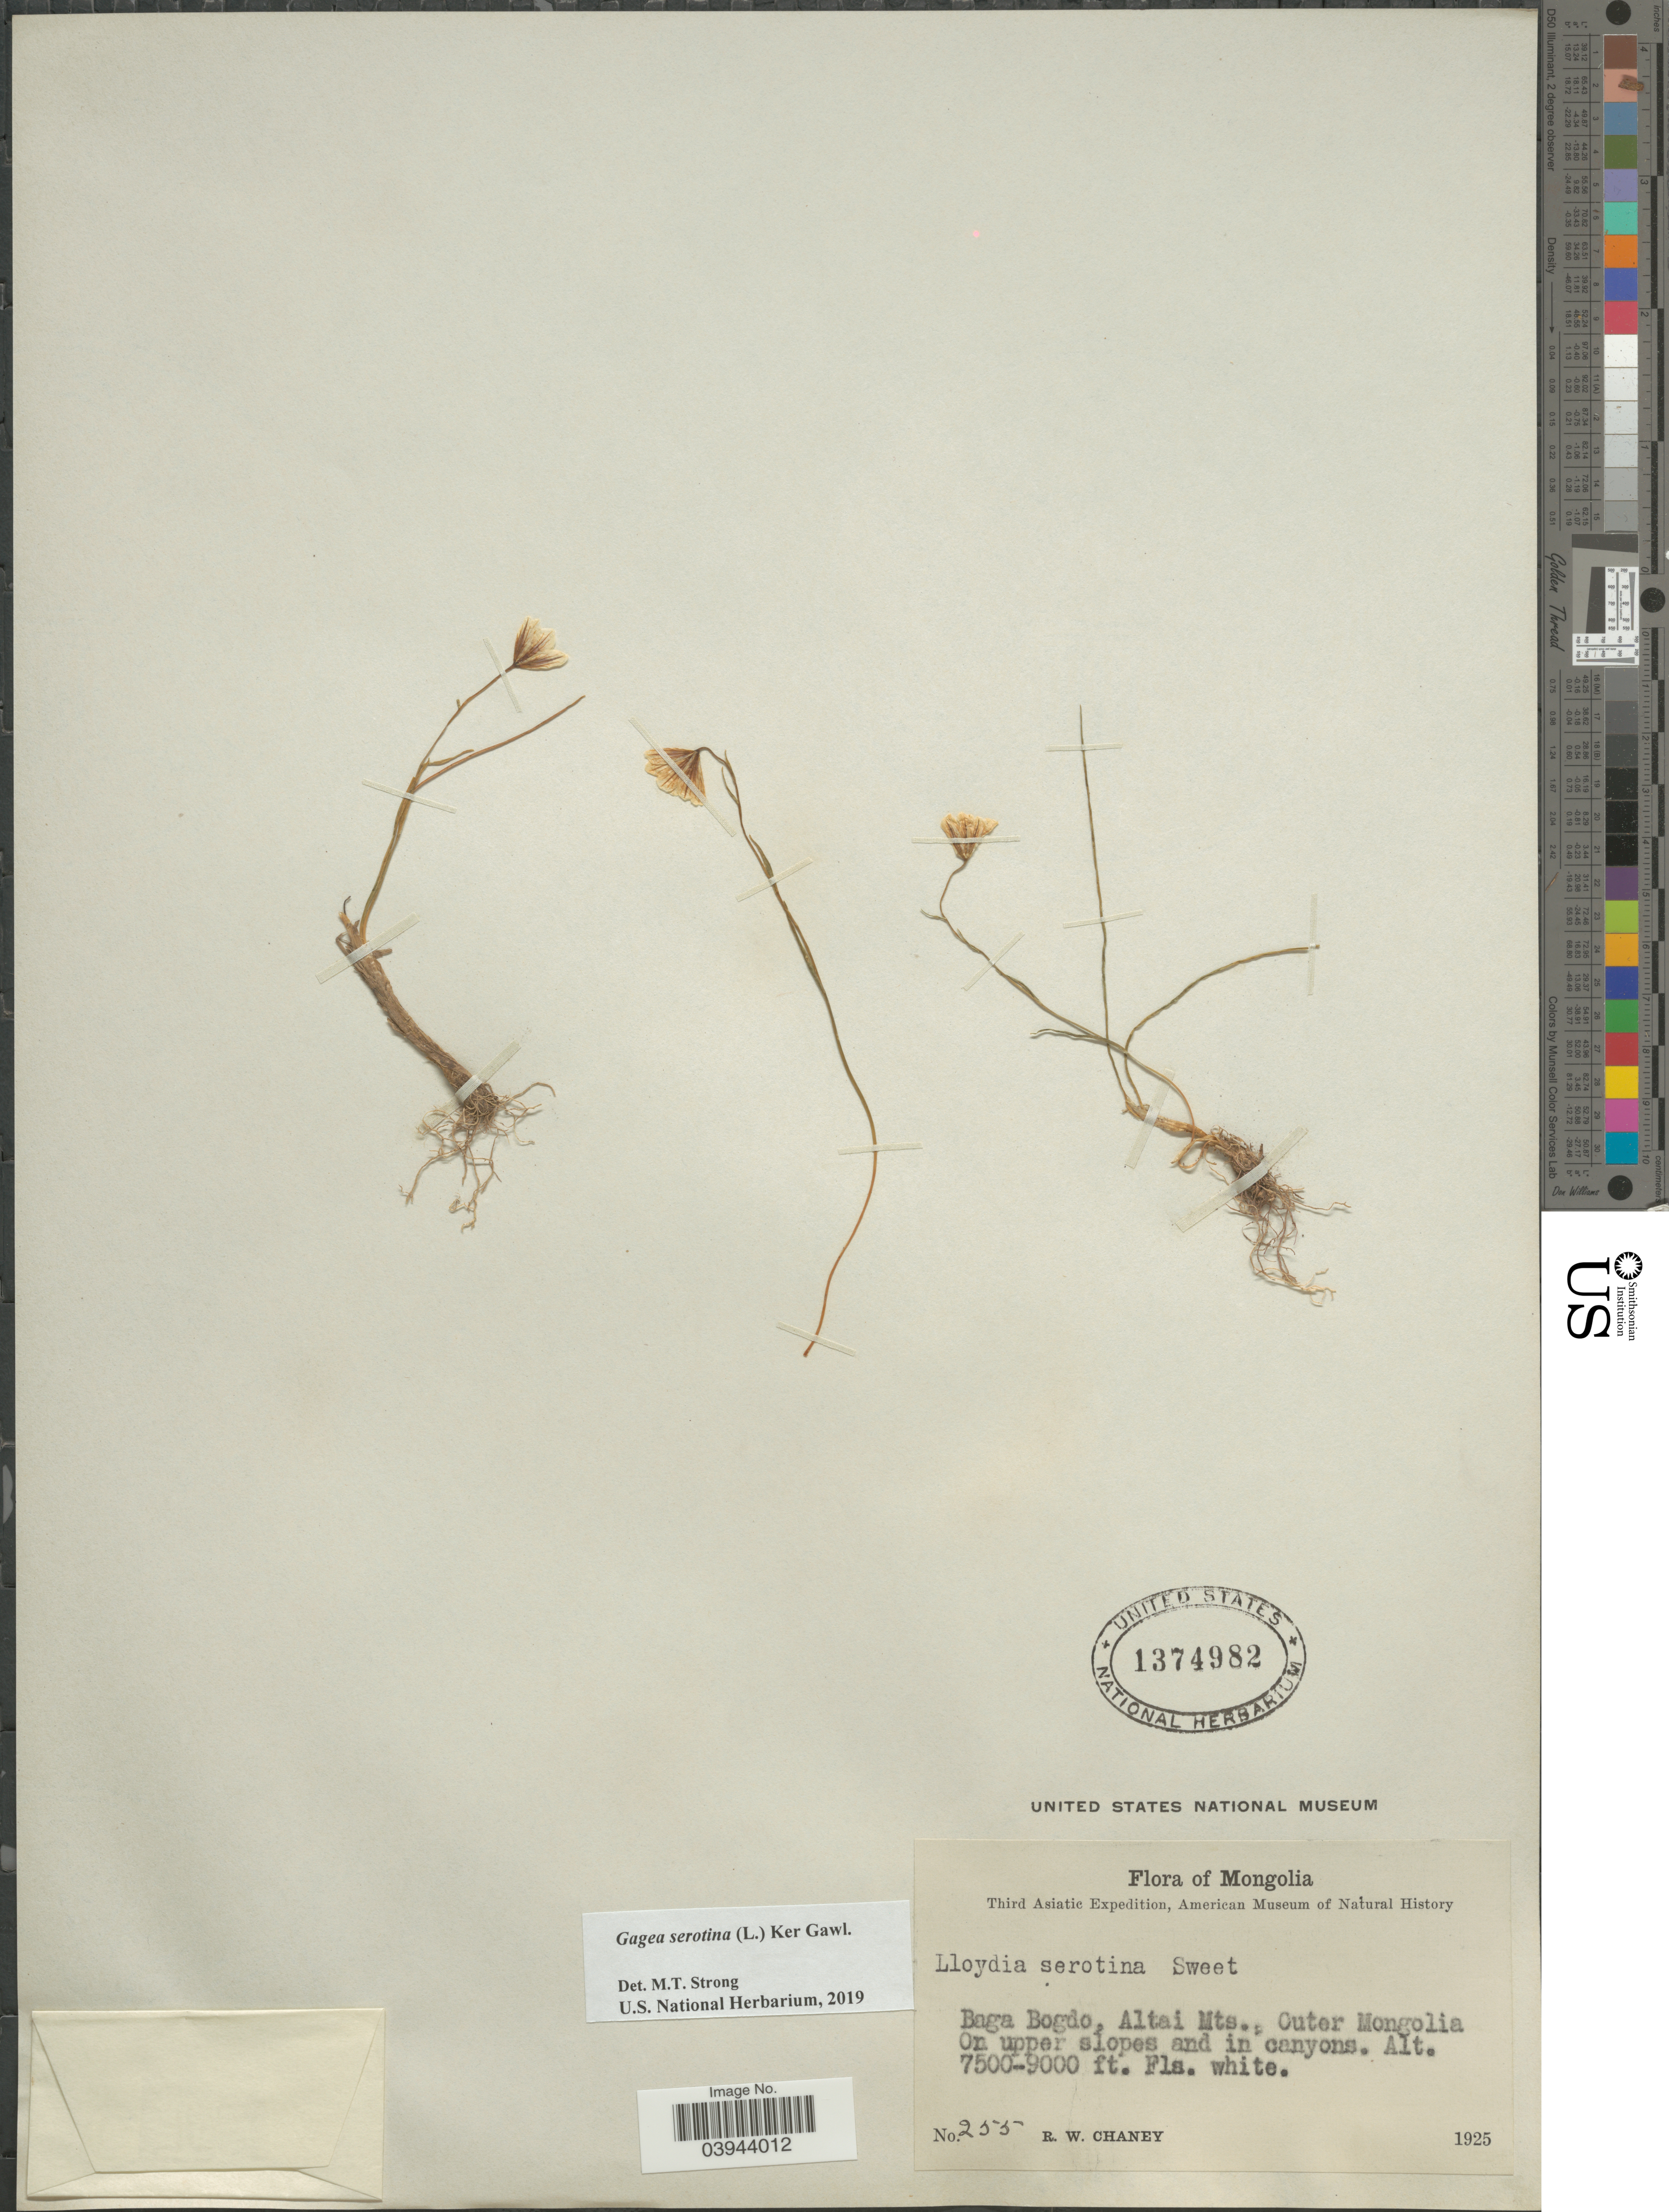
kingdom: Plantae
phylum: Tracheophyta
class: Liliopsida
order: Liliales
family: Liliaceae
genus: Gagea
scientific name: Gagea serotina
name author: (L.) Ker Gawl.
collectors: R. Chaney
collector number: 255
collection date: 1925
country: Mongolia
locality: Baga Bogdo, Altai Mts., Outer Mongolia. On upper slopes and in canyons.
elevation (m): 2286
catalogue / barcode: US 1374982